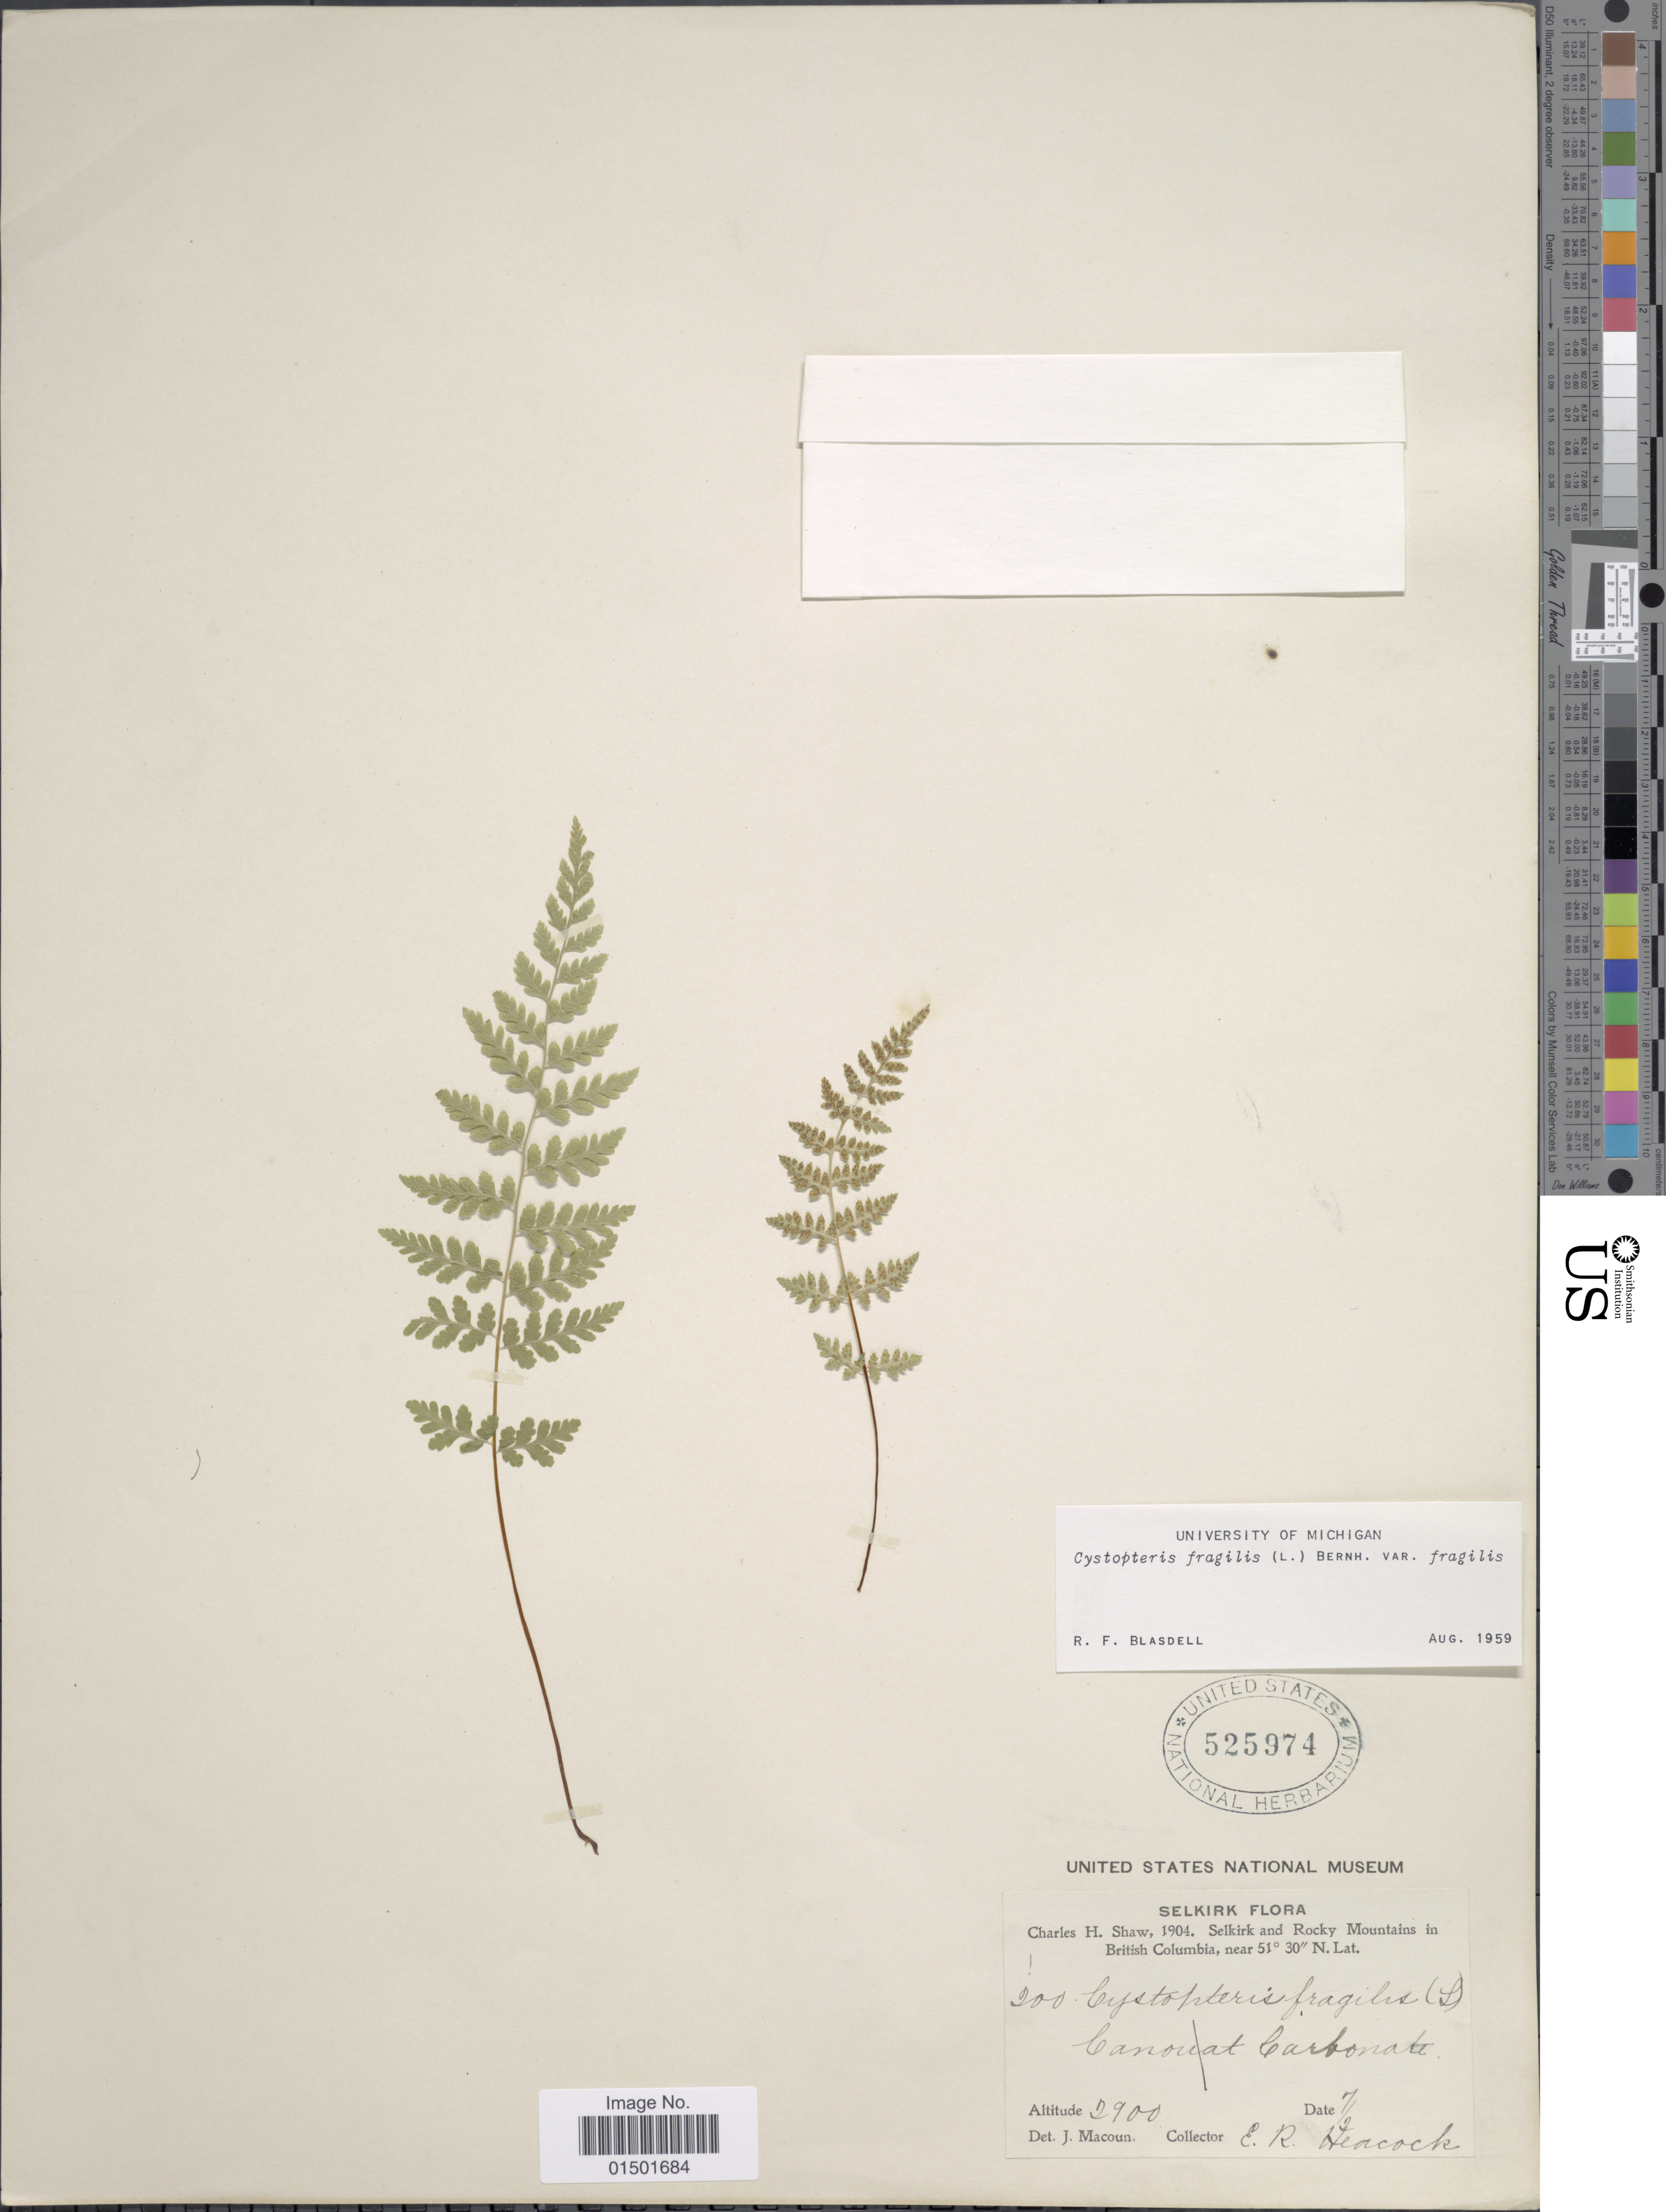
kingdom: Plantae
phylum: Tracheophyta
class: Polypodiopsida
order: Polypodiales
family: Cystopteridaceae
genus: Cystopteris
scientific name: Cystopteris fragilis var. fragilis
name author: (L.) Bernh.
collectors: E. Heacock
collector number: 200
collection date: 1904-07-02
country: Canada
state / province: British Columbia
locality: Selkirk and Rocky Mountains, Canon at Carbonate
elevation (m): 884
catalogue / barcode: US 525974